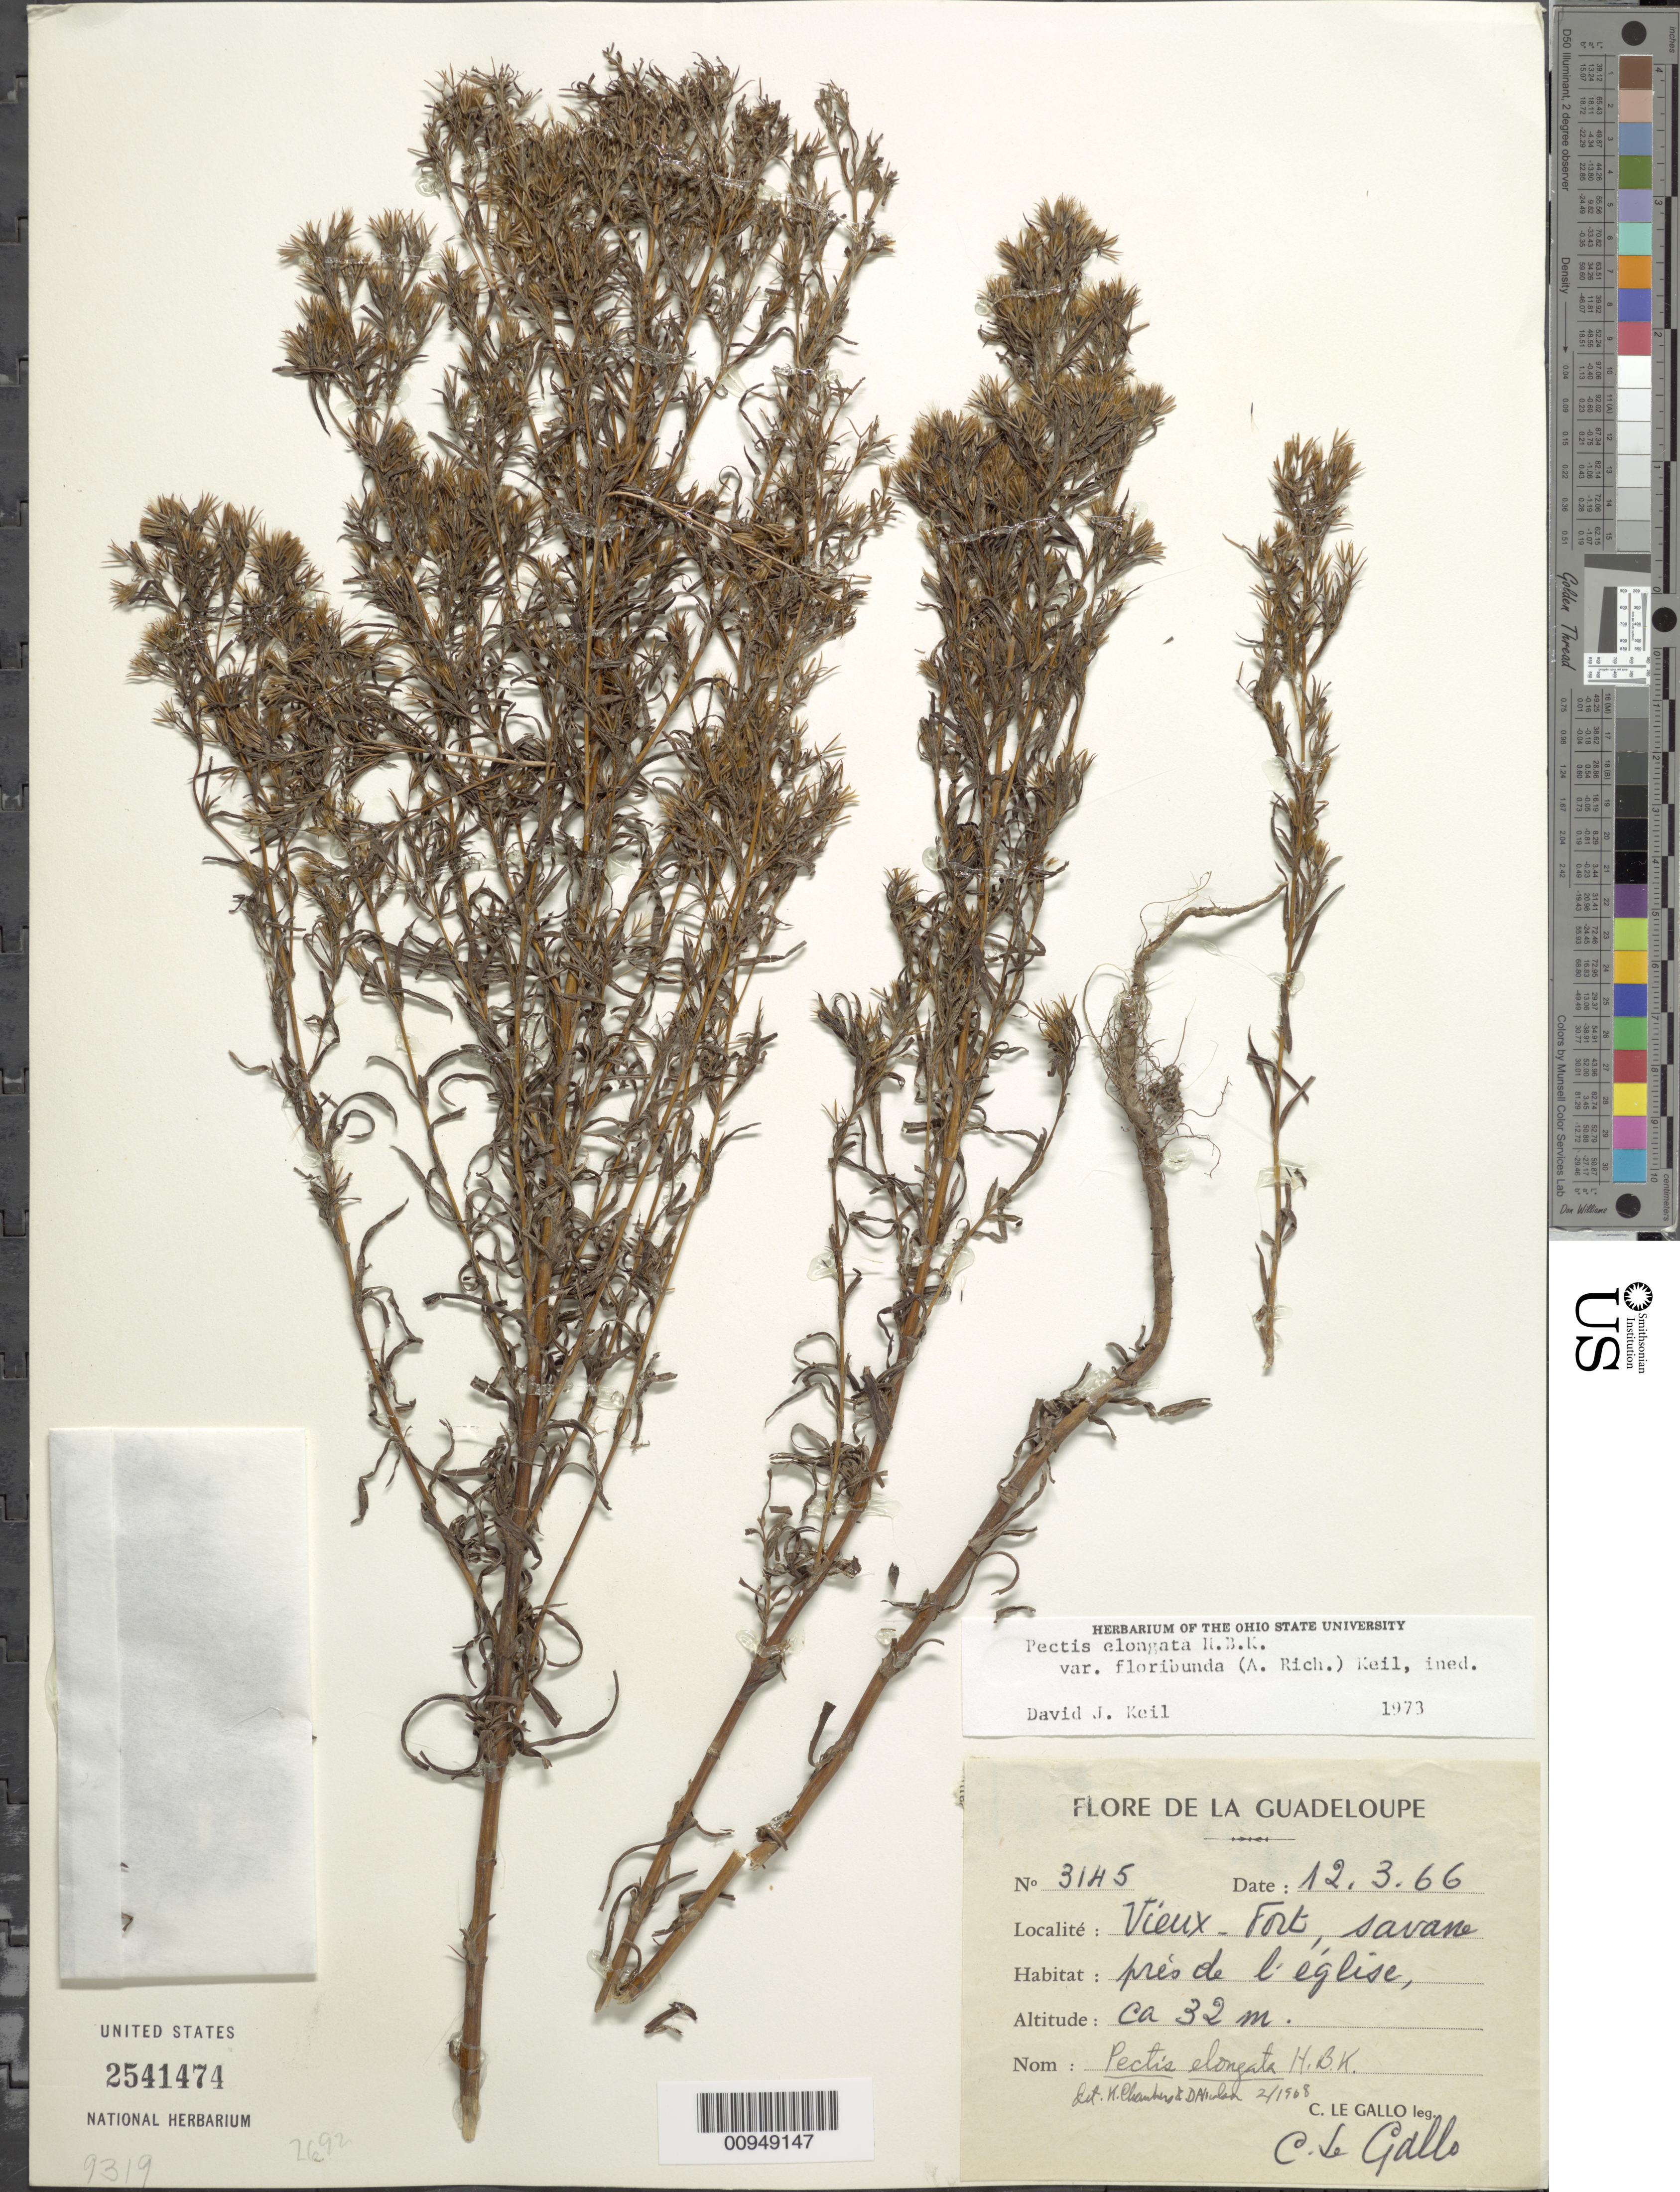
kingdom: Plantae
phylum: Tracheophyta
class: Magnoliopsida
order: Asterales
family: Asteraceae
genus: Pectis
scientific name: Pectis elongata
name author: Kunth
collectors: C. Le Gallo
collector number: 3145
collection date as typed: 03 Dec 1966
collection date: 1966-12-03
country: Guadeloupe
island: Basse Terre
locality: Vieux Fort savane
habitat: Fris de l'eglise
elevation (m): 32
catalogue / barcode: US 2541474